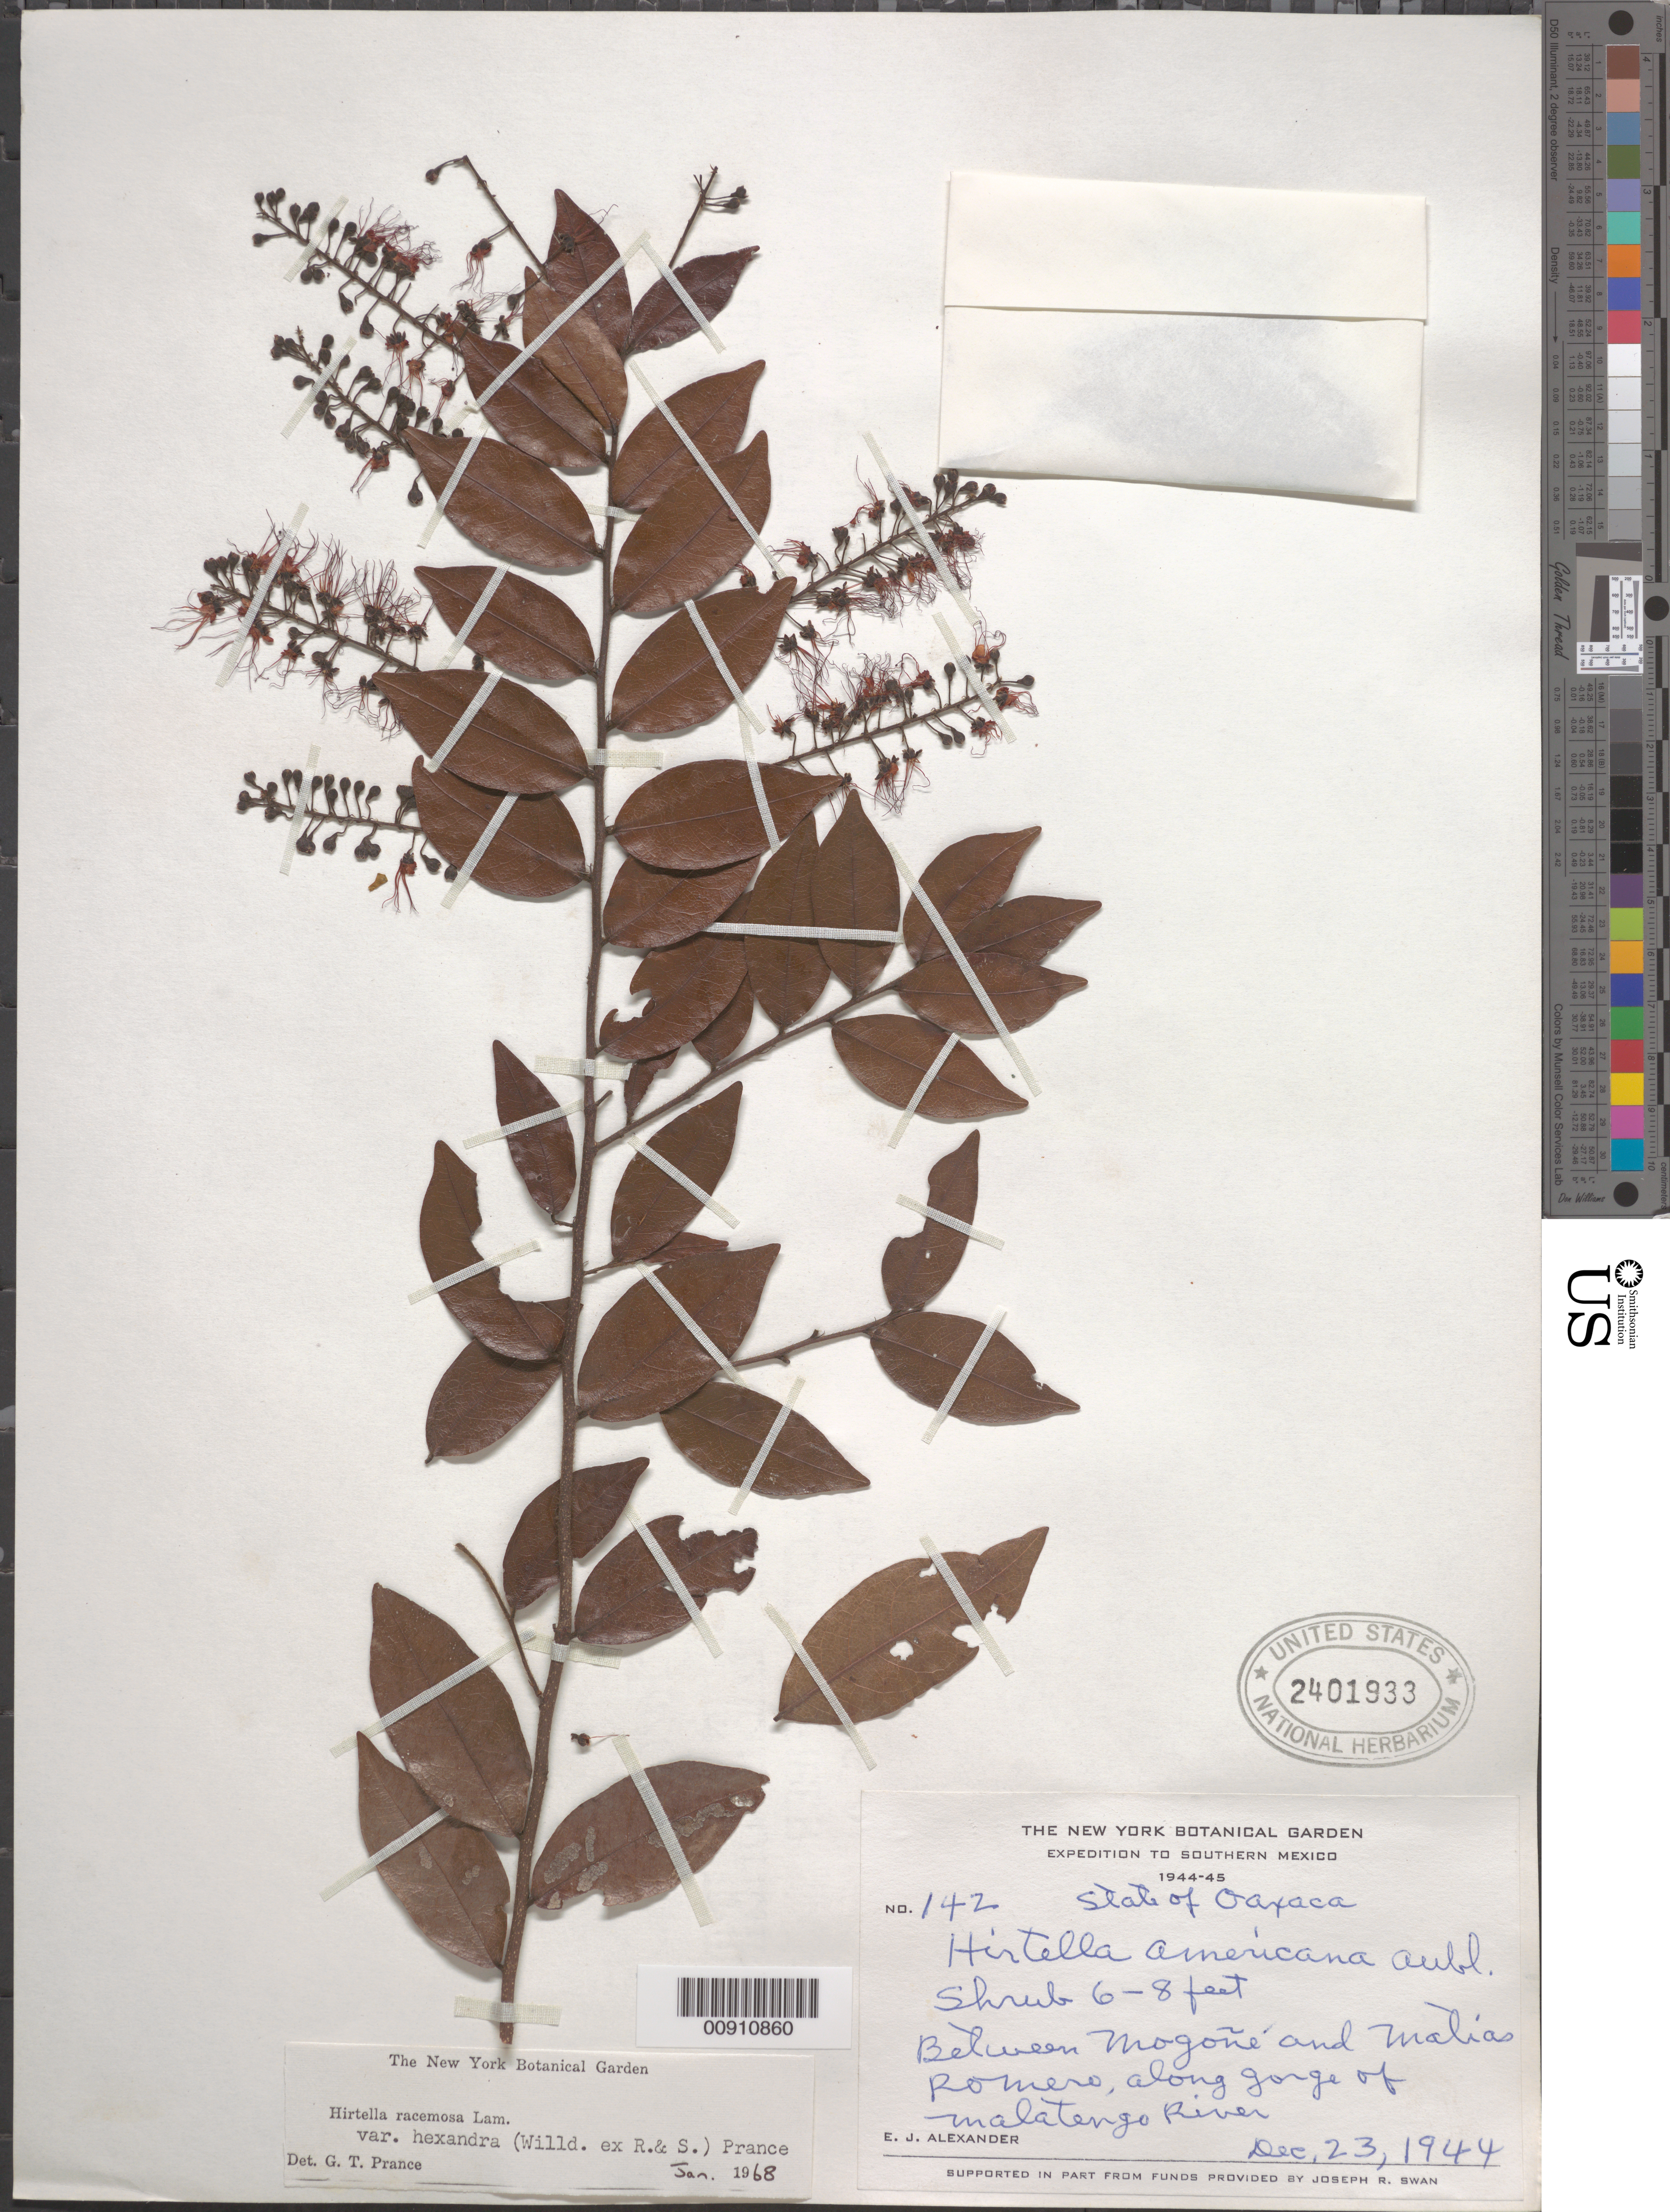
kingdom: Plantae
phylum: Tracheophyta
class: Magnoliopsida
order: Malpighiales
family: Chrysobalanaceae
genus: Hirtella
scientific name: Hirtella racemosa var. hexandra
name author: (Willd. ex Roem. & Schult.) Prance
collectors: E. J. Alexander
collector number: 142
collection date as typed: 23 Dec 1944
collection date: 1944-12-23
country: Mexico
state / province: Oaxaca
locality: Between Mogoñe and Matías Romero, along gorge of Malatengo River.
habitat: Along gorge of river.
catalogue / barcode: US 2401933